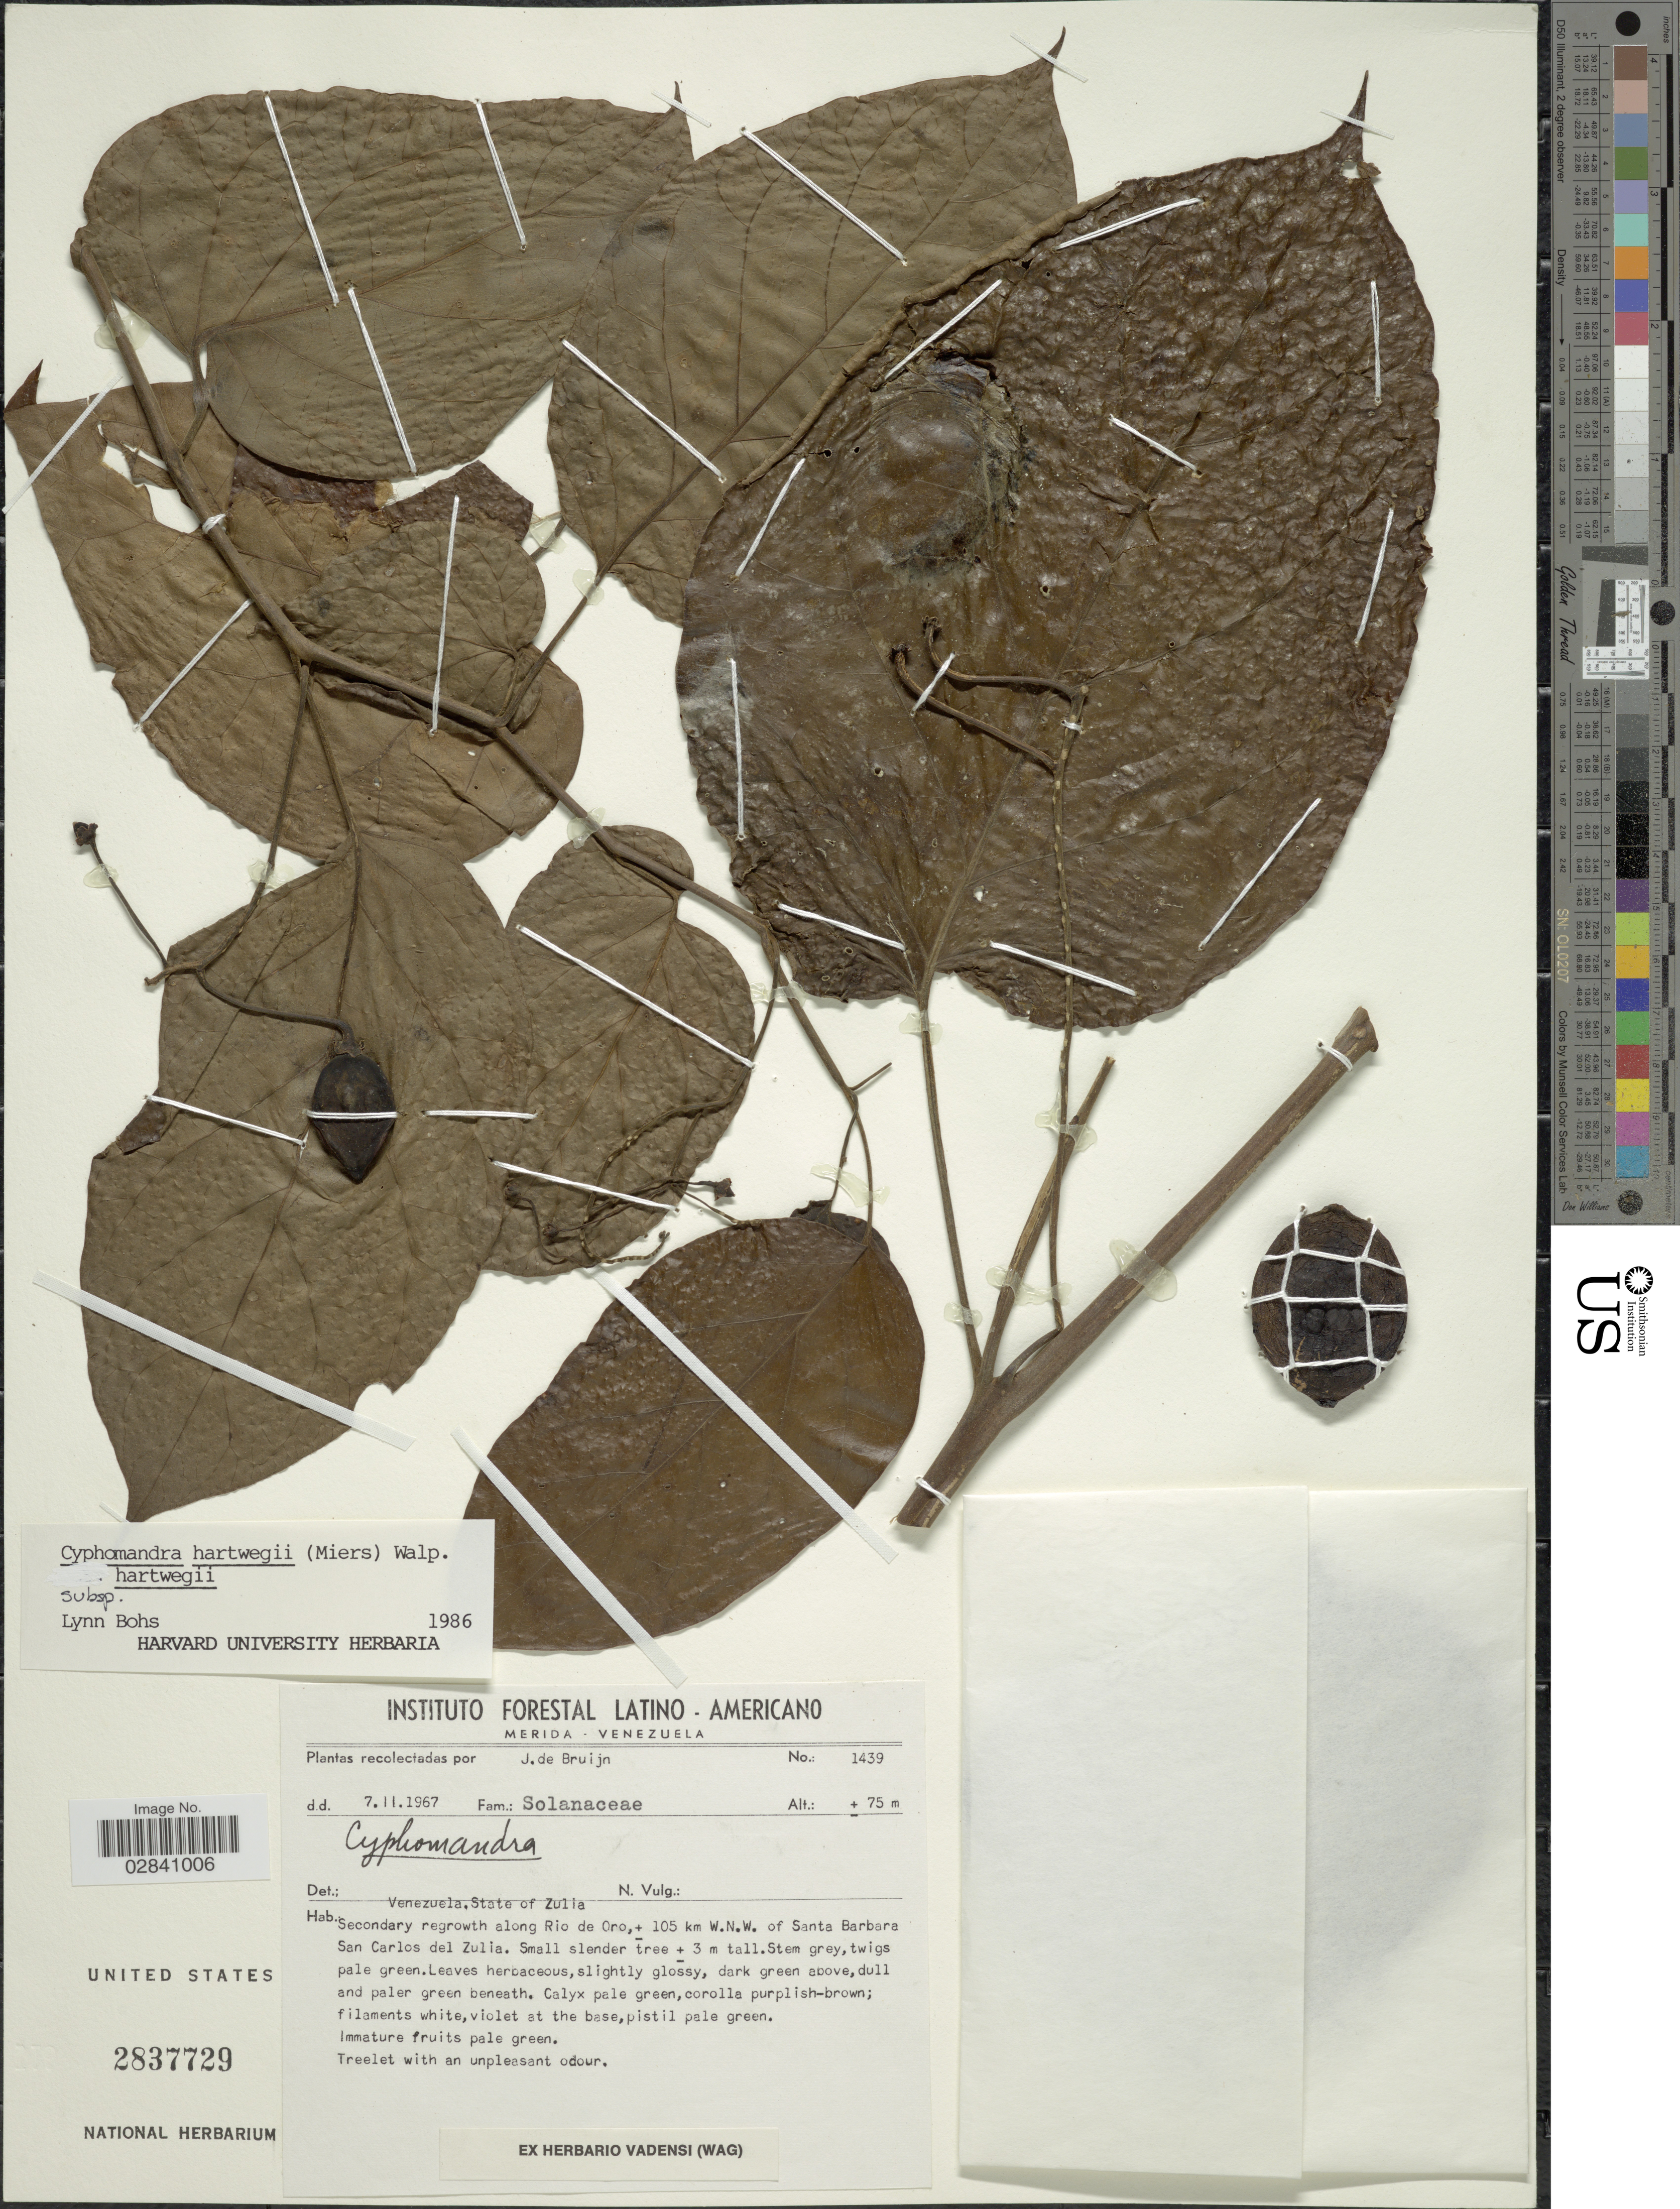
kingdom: Plantae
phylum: Tracheophyta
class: Magnoliopsida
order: Solanales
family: Solanaceae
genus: Cyphomandra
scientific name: Cyphomandra hartwegii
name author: (Miers) Sendtn. ex Walp.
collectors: J. Bruijn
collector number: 1439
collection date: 1967-02-07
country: Venezuela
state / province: Zulia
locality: Secondary regrowth along Rio de Oro, ± 105 km W.N.W. of Santa Barbara San Carlos del Zulia.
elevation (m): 75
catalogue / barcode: US 2837729